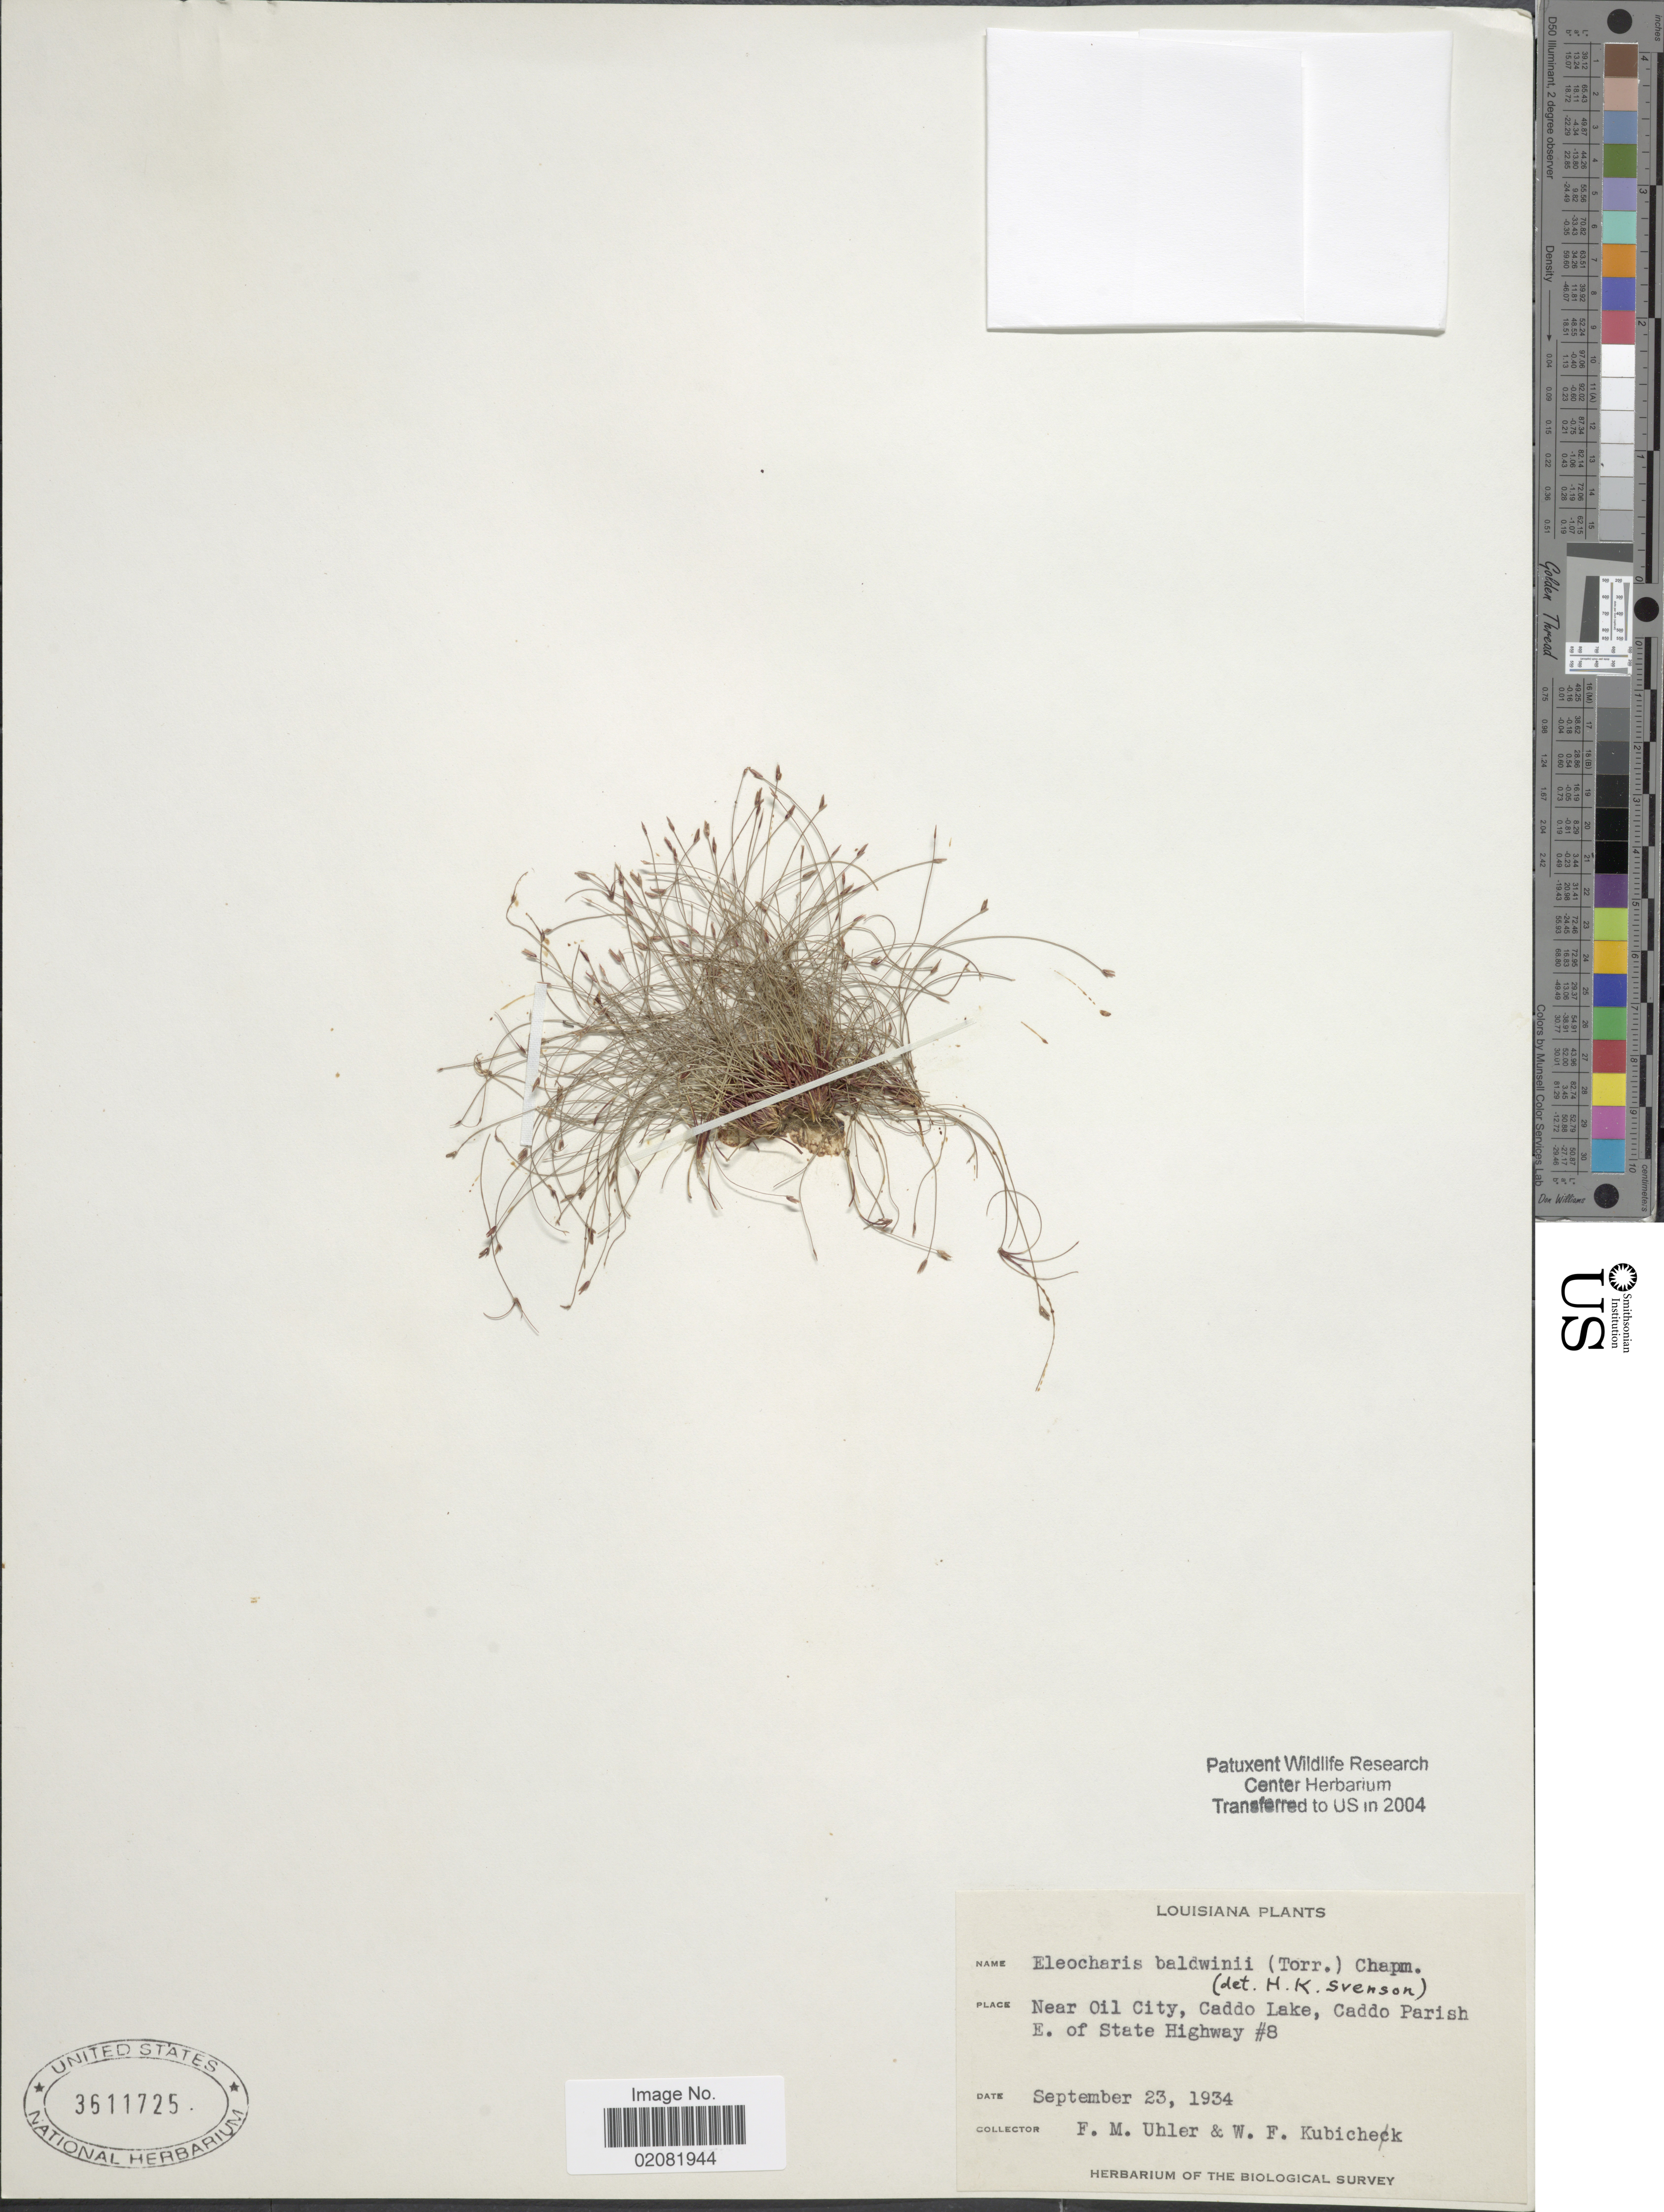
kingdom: Plantae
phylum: Tracheophyta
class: Liliopsida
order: Poales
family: Cyperaceae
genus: Eleocharis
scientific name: Eleocharis baldwinii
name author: (Torr.) Chapm.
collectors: F. M. Uhler & W. Kubichek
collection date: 1934-09-23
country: United States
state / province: Louisiana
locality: Near Oil City, Caddo lake, Caddo Parish E. of State Highway #8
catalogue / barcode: US 3611725